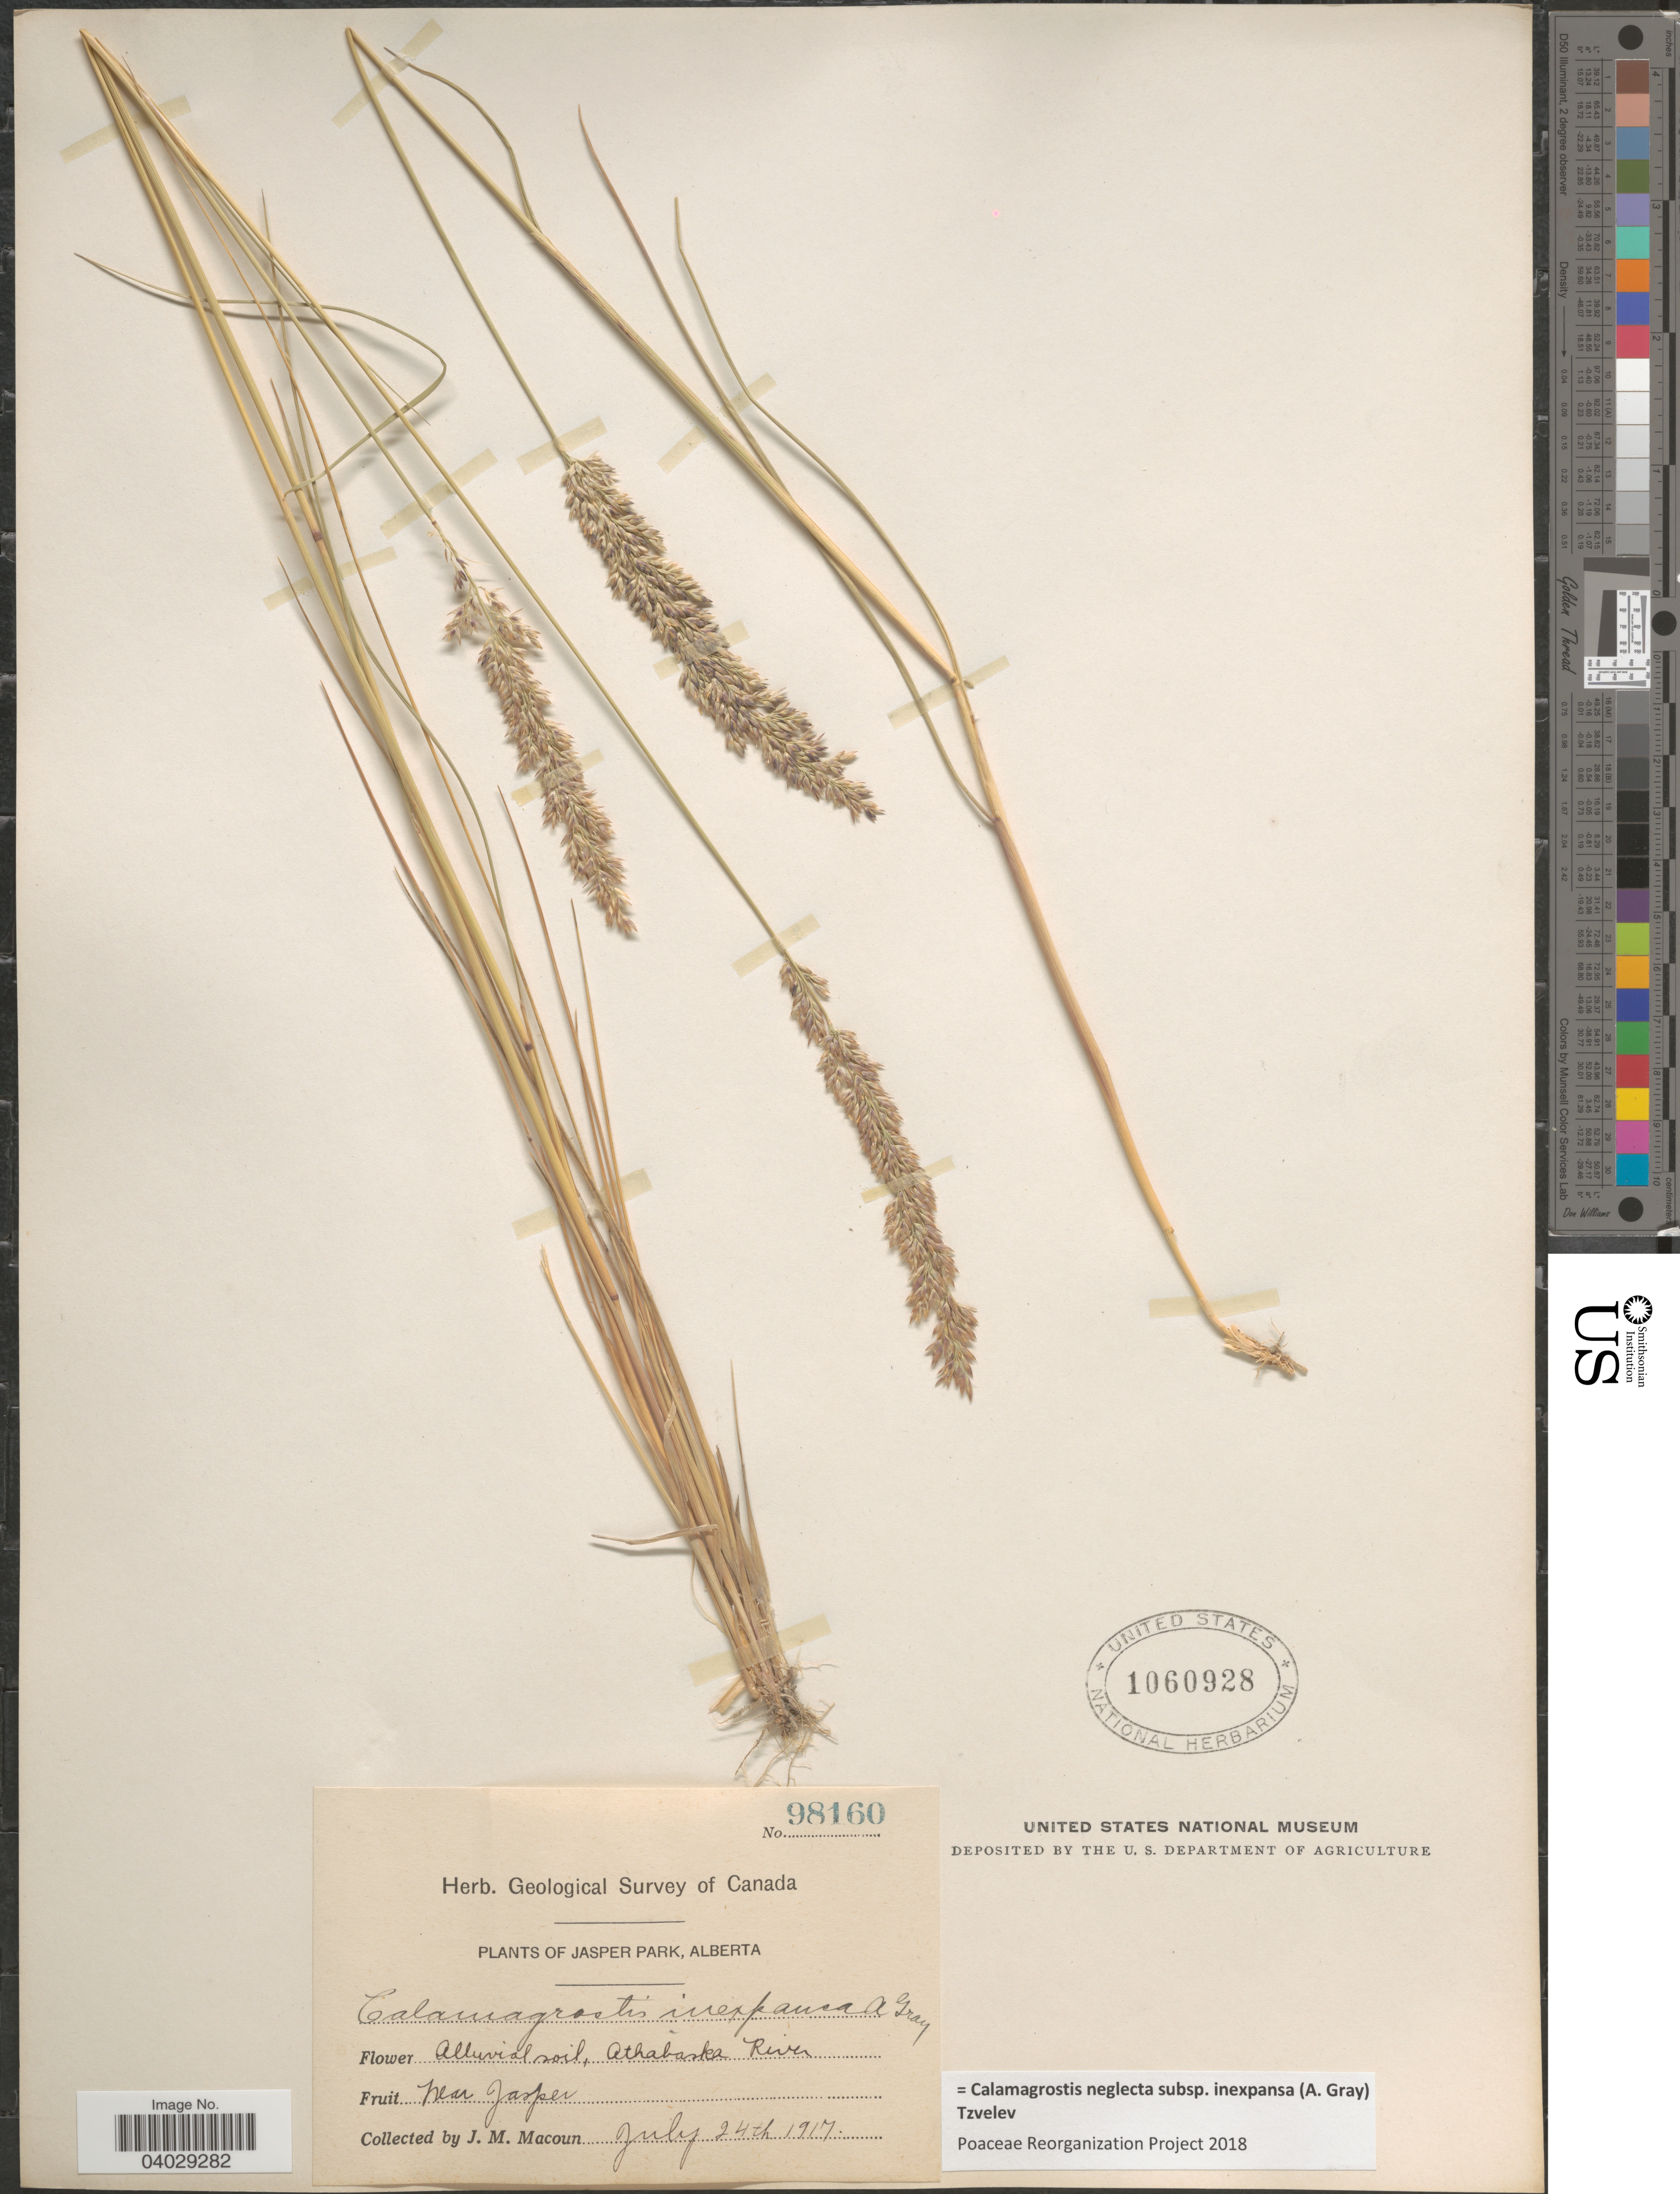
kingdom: Plantae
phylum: Tracheophyta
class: Liliopsida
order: Poales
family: Poaceae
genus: Calamagrostis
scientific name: Calamagrostis neglecta subsp. inexpansa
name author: (A. Gray) Tzvelev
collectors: J. M. Macoun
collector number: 98160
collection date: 1917-07-24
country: Canada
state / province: Alberta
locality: Jasper Park. Alluvial soil, Athabaska River. Near Jasper.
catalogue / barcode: US 1060928